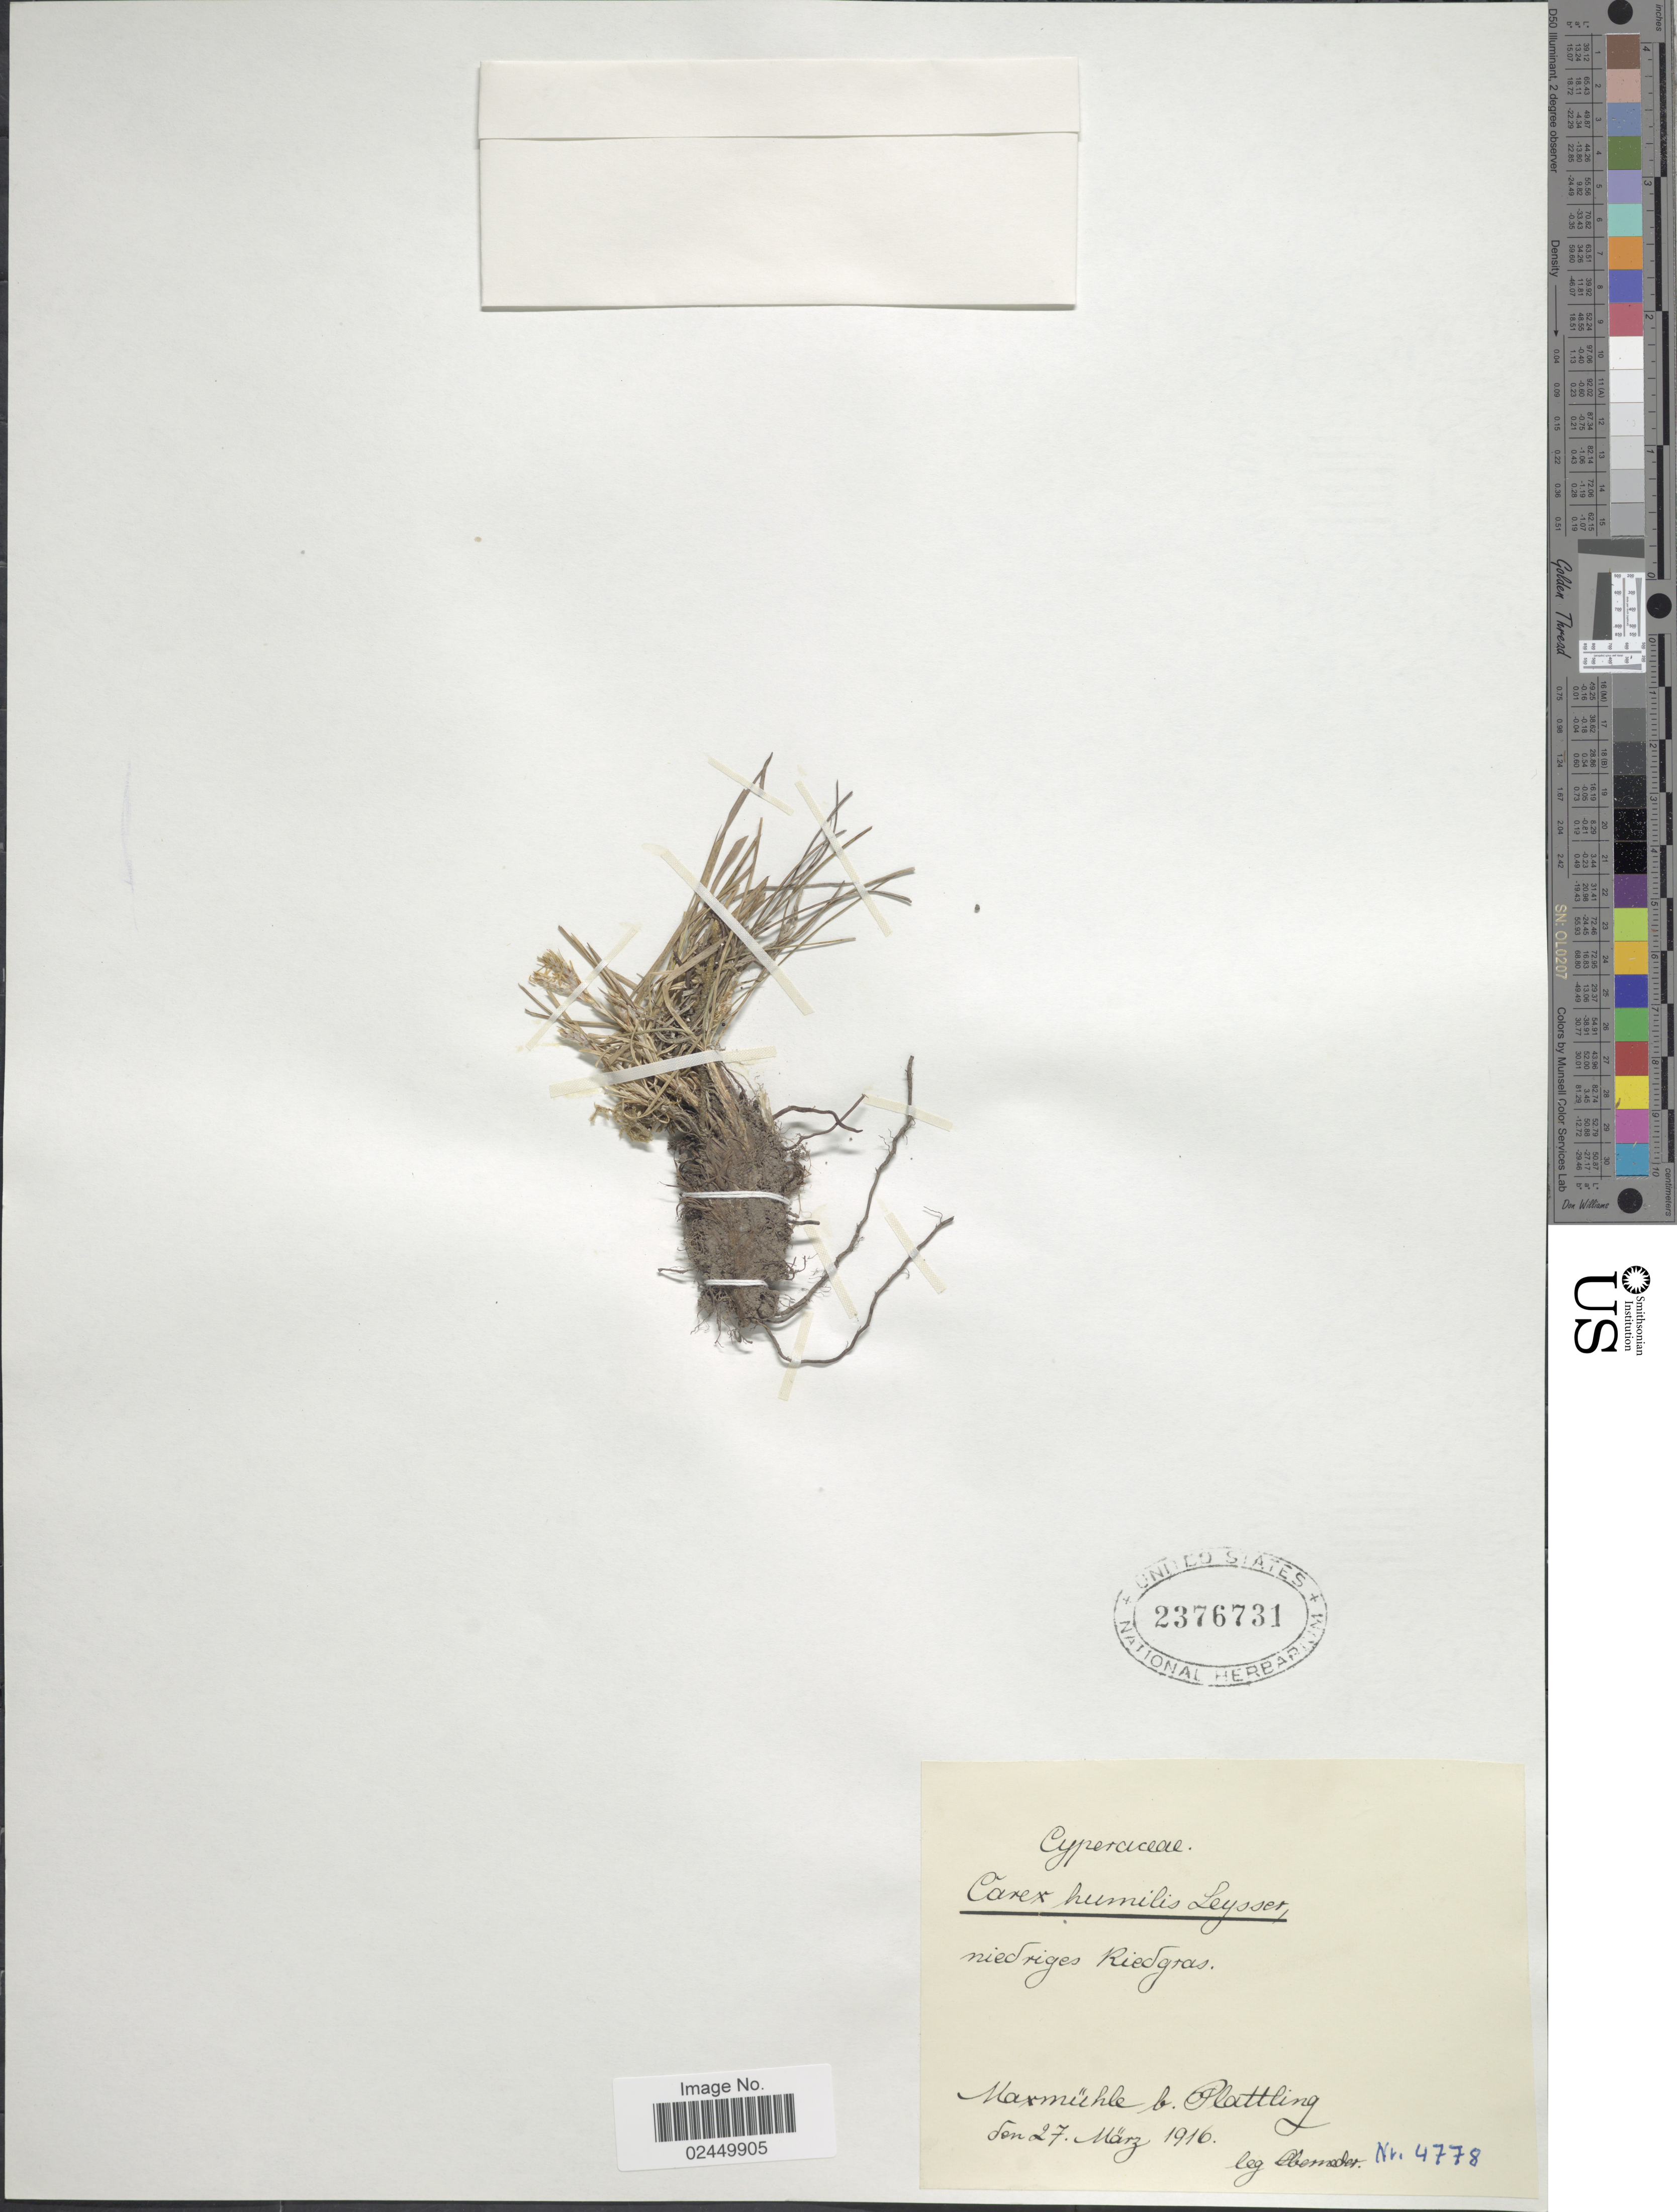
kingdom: Plantae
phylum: Tracheophyta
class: Liliopsida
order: Poales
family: Cyperaceae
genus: Carex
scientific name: Carex humilis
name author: Leyss.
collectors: -. Oberneder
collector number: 4778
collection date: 1916-03-27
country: Germany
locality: Maxmuhle b. Plattling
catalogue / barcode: US 2376731